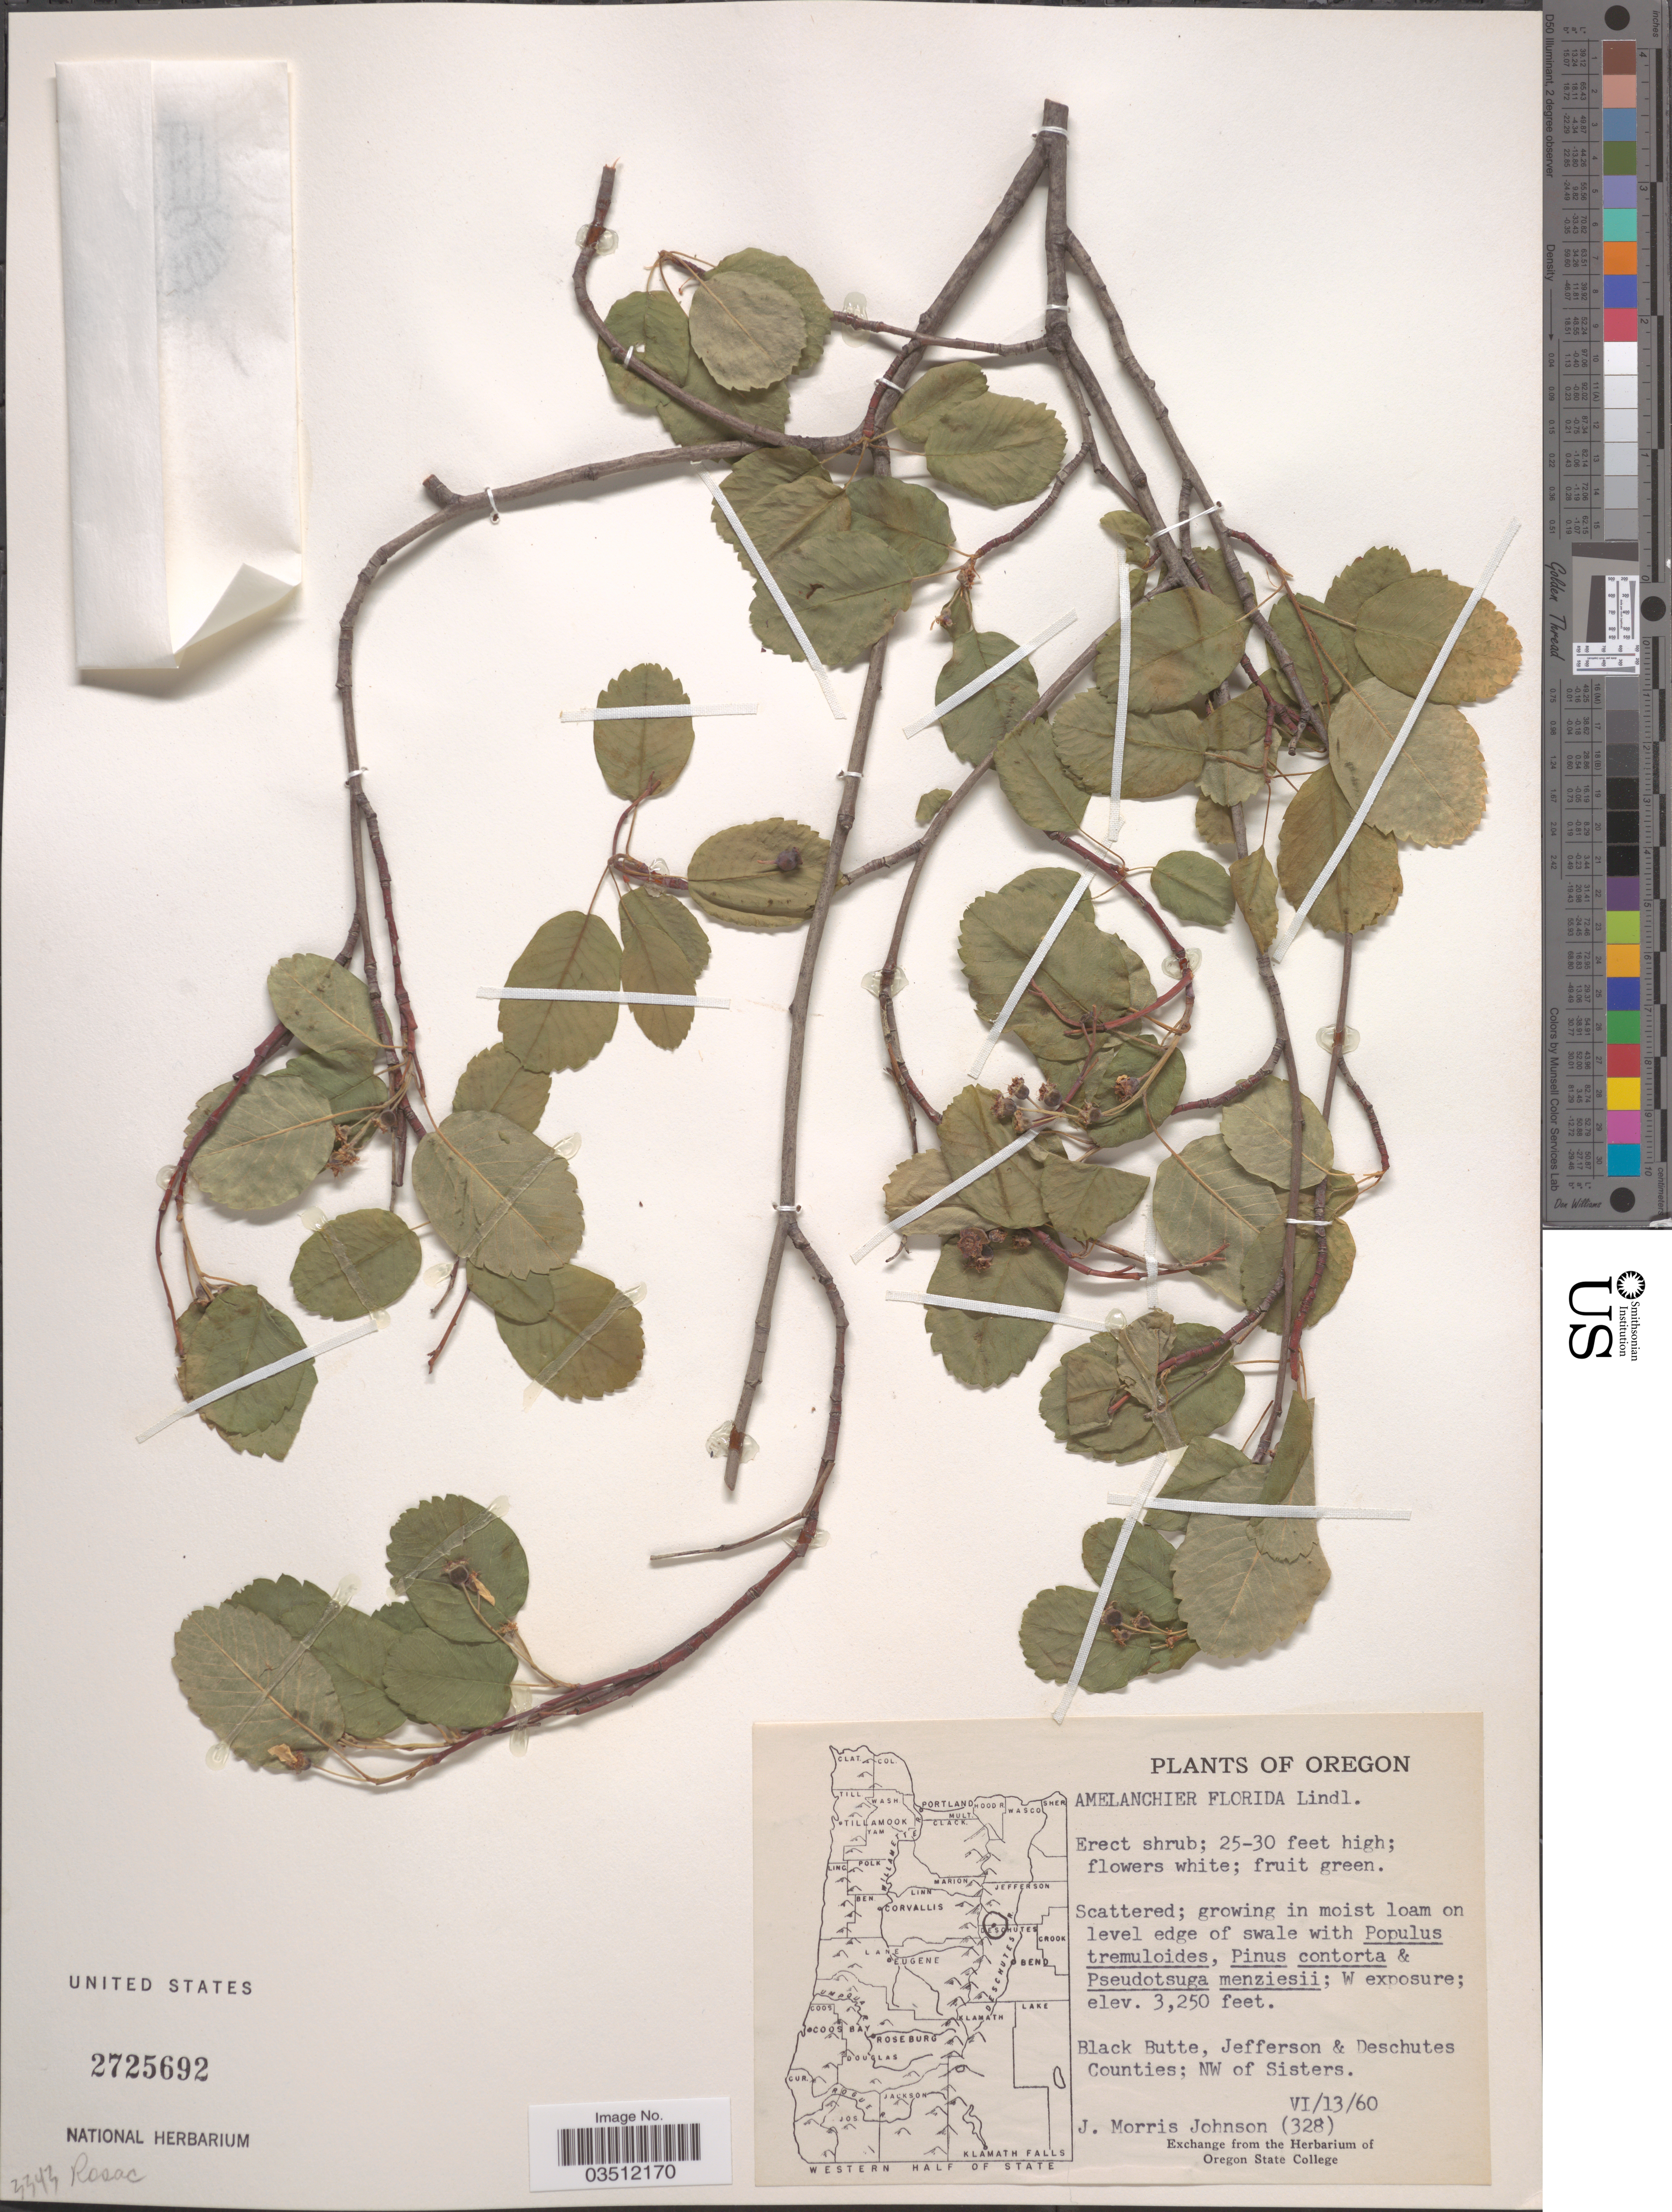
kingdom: Plantae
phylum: Tracheophyta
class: Magnoliopsida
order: Rosales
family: Rosaceae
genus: Amelanchier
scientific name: Amelanchier florida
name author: Lindl.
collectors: J. M. Johnson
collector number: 328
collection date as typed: Transcribed d/m/y: 13/6/60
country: United States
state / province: Oregon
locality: Black Butte, Jefferson & Deschutes Counties; NW of Sisters.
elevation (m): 991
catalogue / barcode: US 2725692